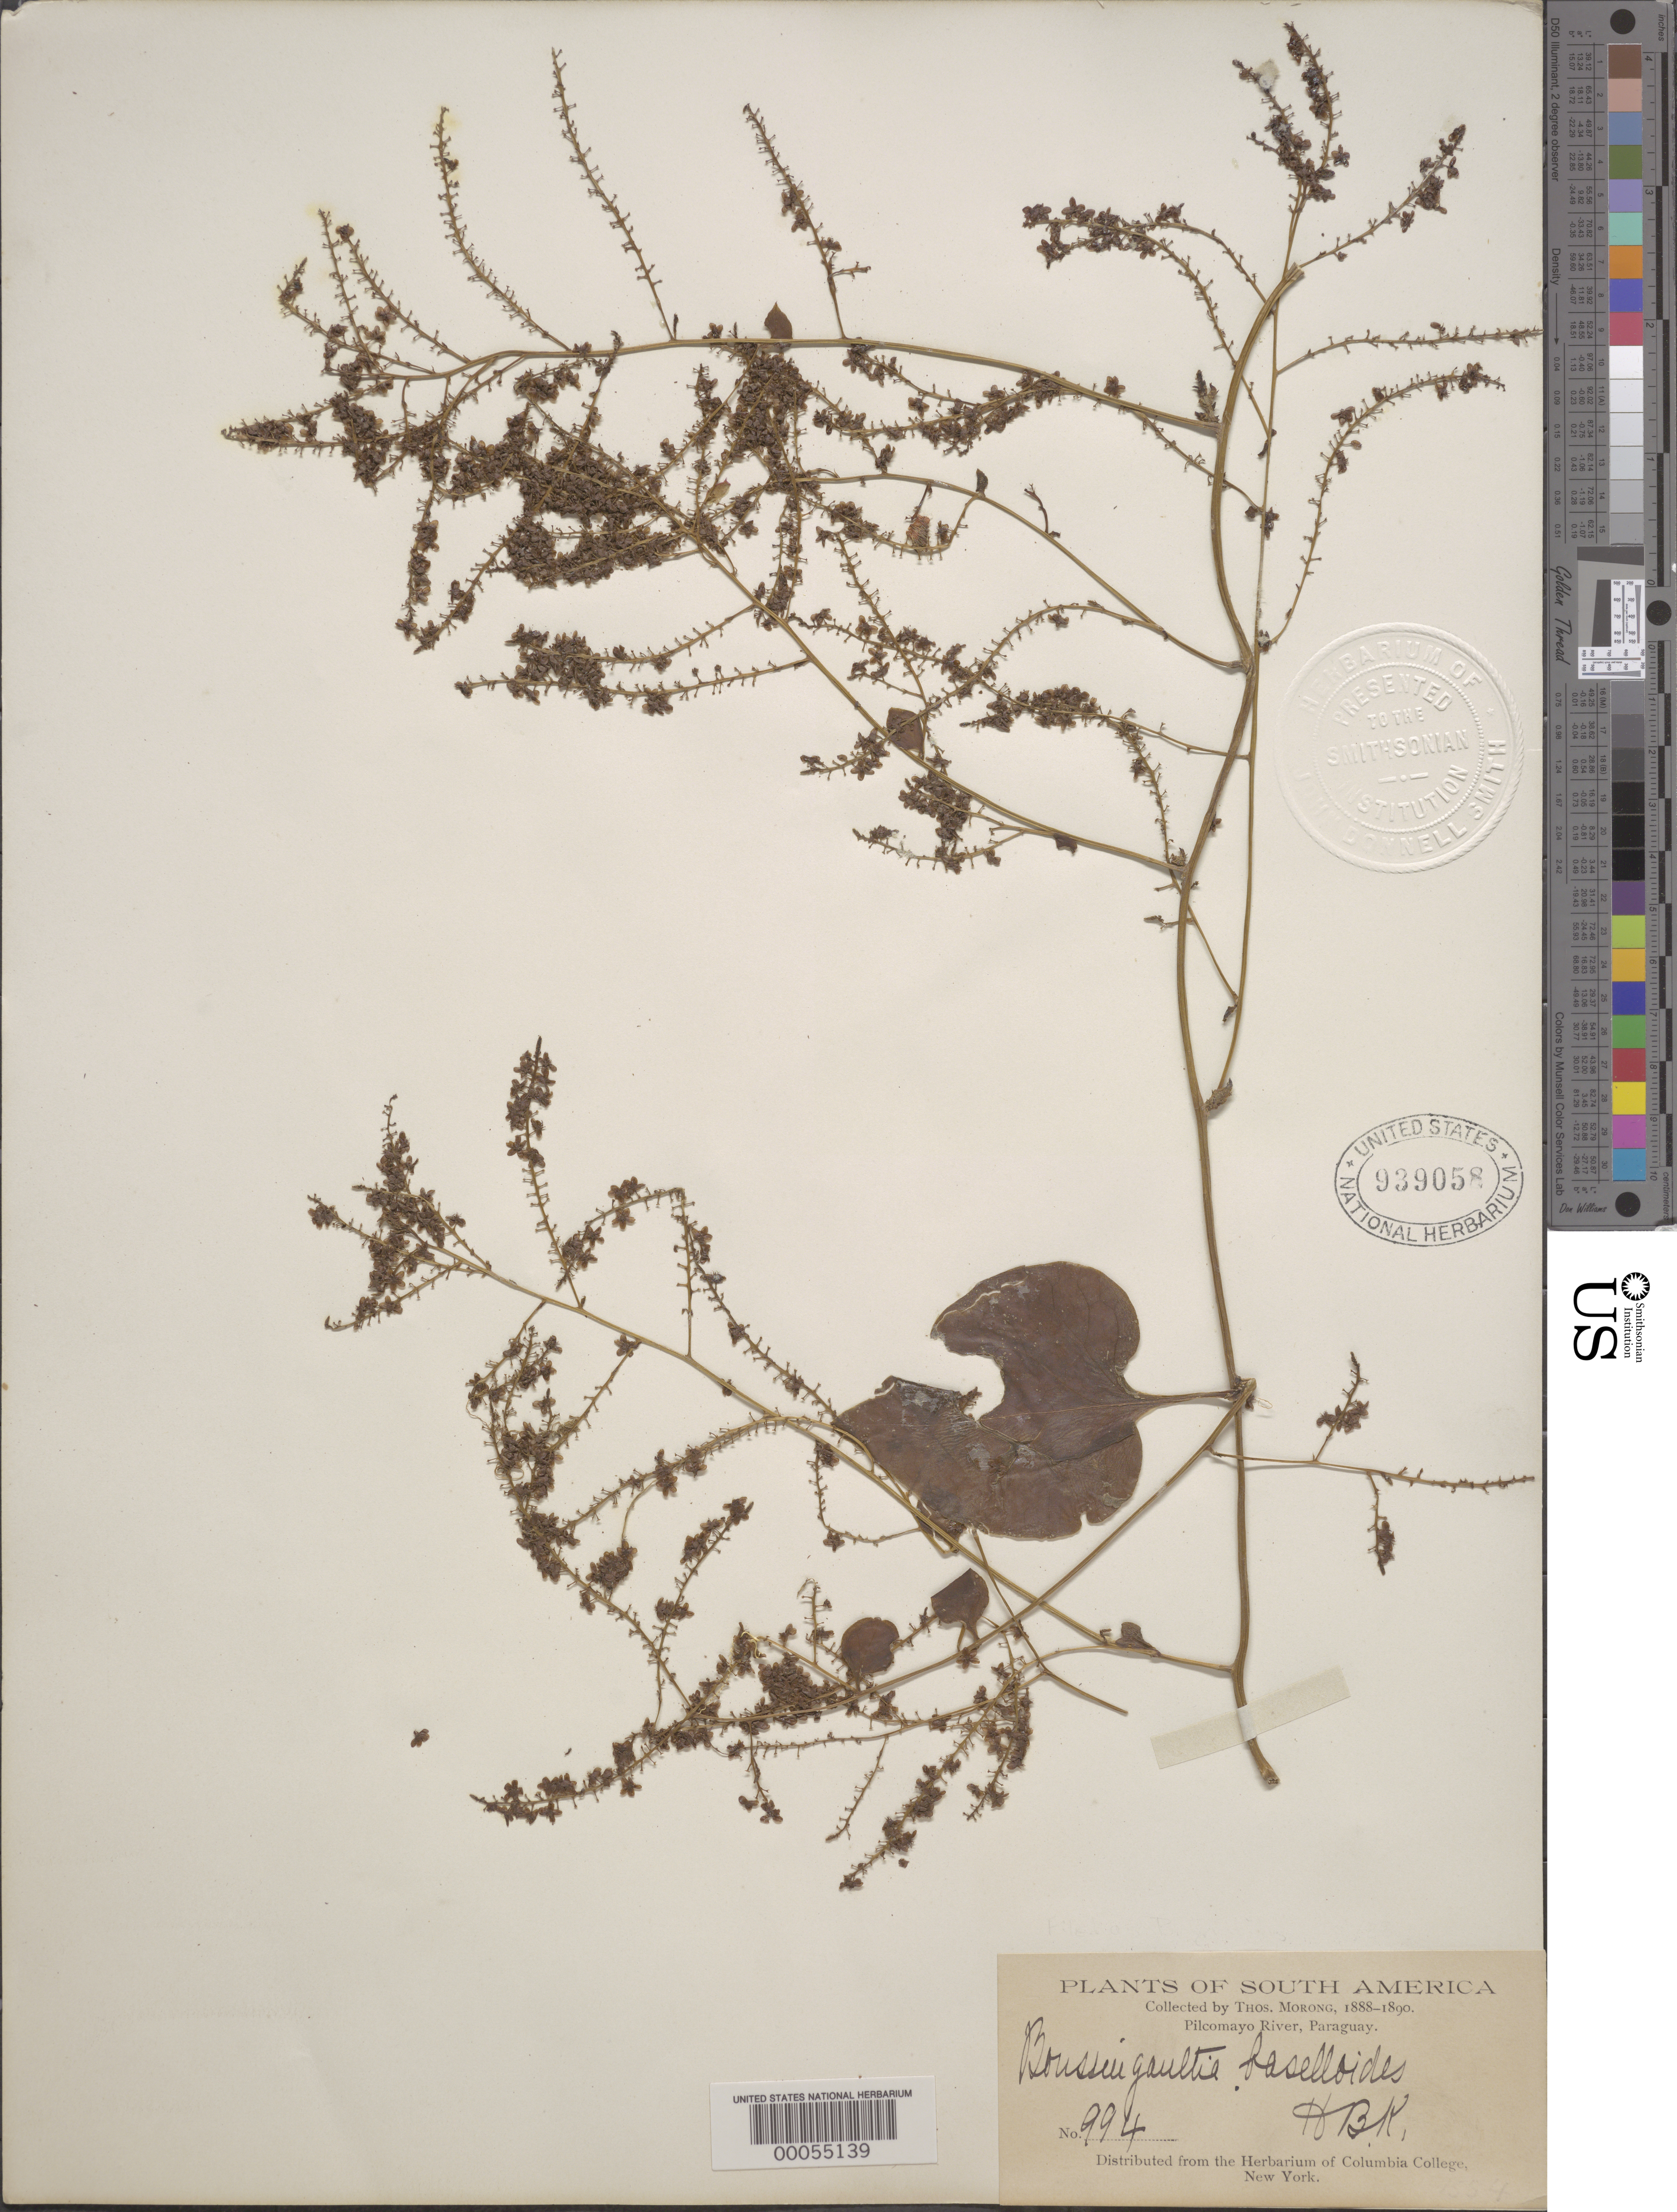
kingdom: Plantae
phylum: Tracheophyta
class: Magnoliopsida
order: Caryophyllales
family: Basellaceae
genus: Anredera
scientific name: Anredera baselloides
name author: (Kunth) Baill.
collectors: T. Morong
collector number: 994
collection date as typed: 1888 to -- -- 1890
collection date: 1888/1890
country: Paraguay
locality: Pilcomayo river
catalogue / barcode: US 939058